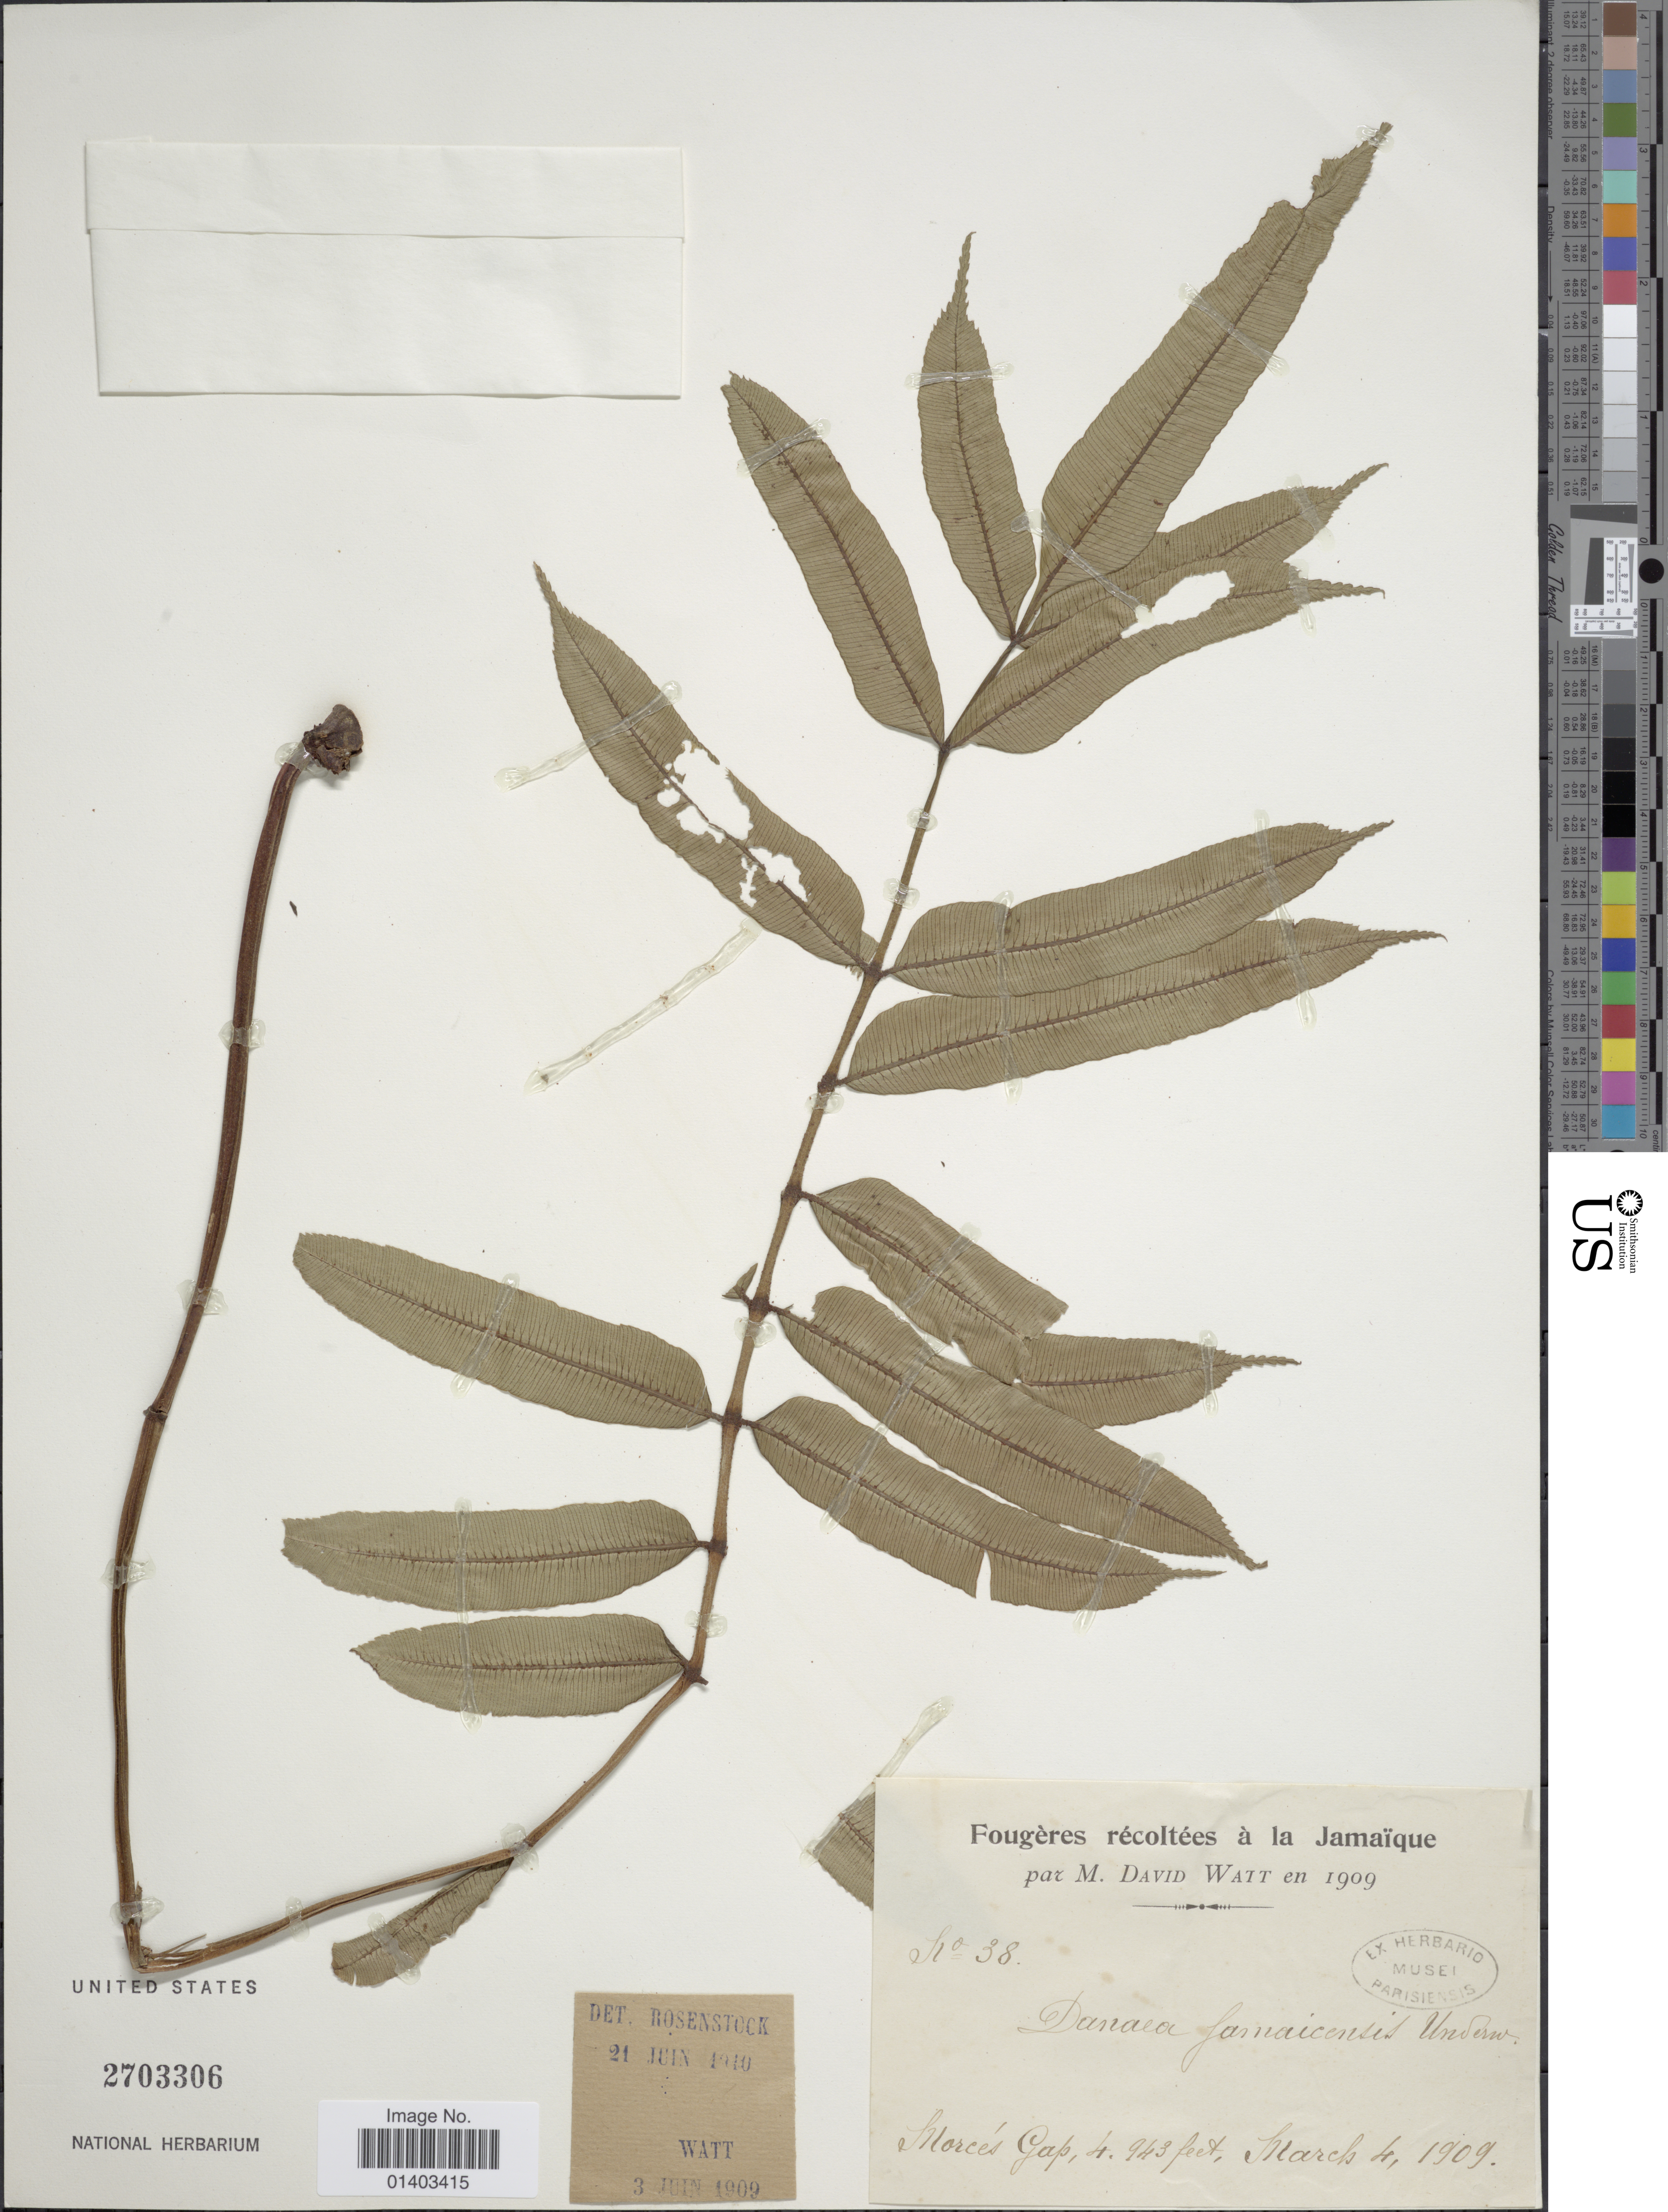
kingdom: Plantae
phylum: Tracheophyta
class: Polypodiopsida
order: Marattiales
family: Marattiaceae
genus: Danaea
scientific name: Danaea moritziana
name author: C. Presl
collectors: M. Watt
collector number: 38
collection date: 1909-03-04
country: Jamaica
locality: Morce's Gap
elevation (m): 287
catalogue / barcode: US 2703306